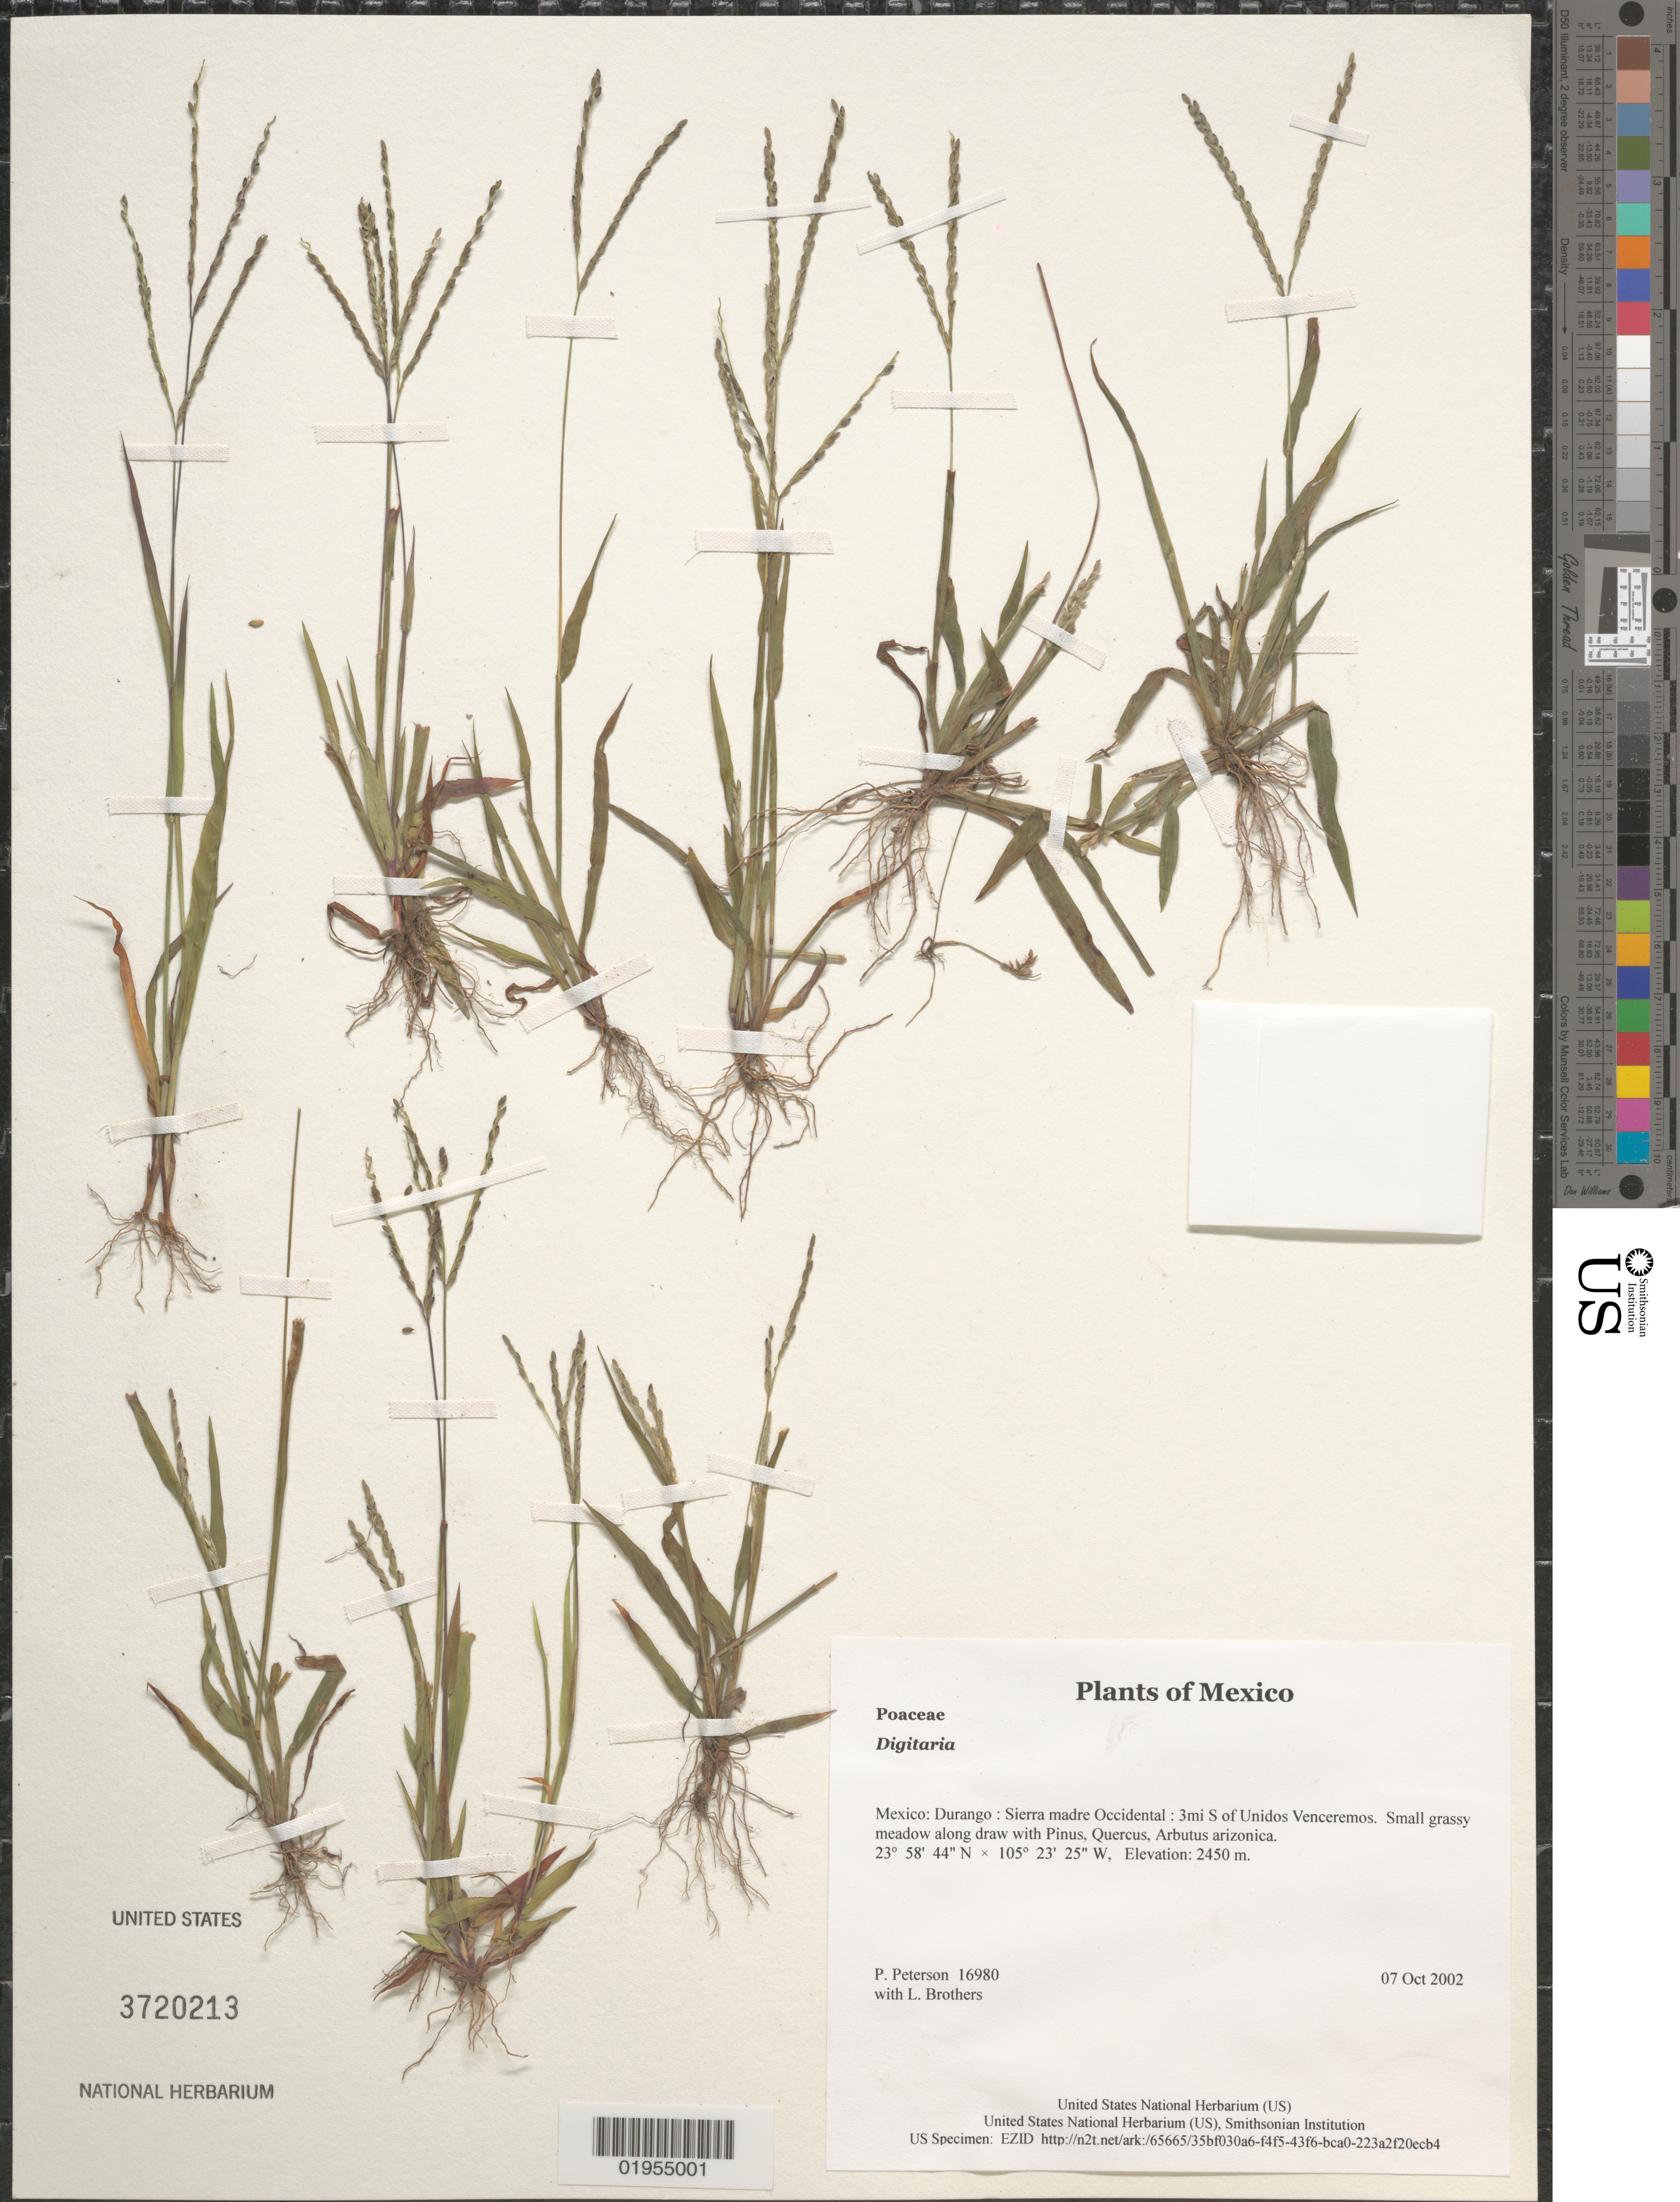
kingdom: Plantae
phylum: Tracheophyta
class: Liliopsida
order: Poales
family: Poaceae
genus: Digitaria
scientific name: Digitaria sp.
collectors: P. M. Peterson & L. E. Brothers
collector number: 16980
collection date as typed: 07 Oct 2002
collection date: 2002-10-07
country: Mexico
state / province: Durango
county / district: Sierra madre Occidental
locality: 3mi S of Unidos Venceremos. Small grassy meadow along draw with Pinus, Quercus, Arbutus arizonica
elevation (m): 2450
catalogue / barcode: US 3720213